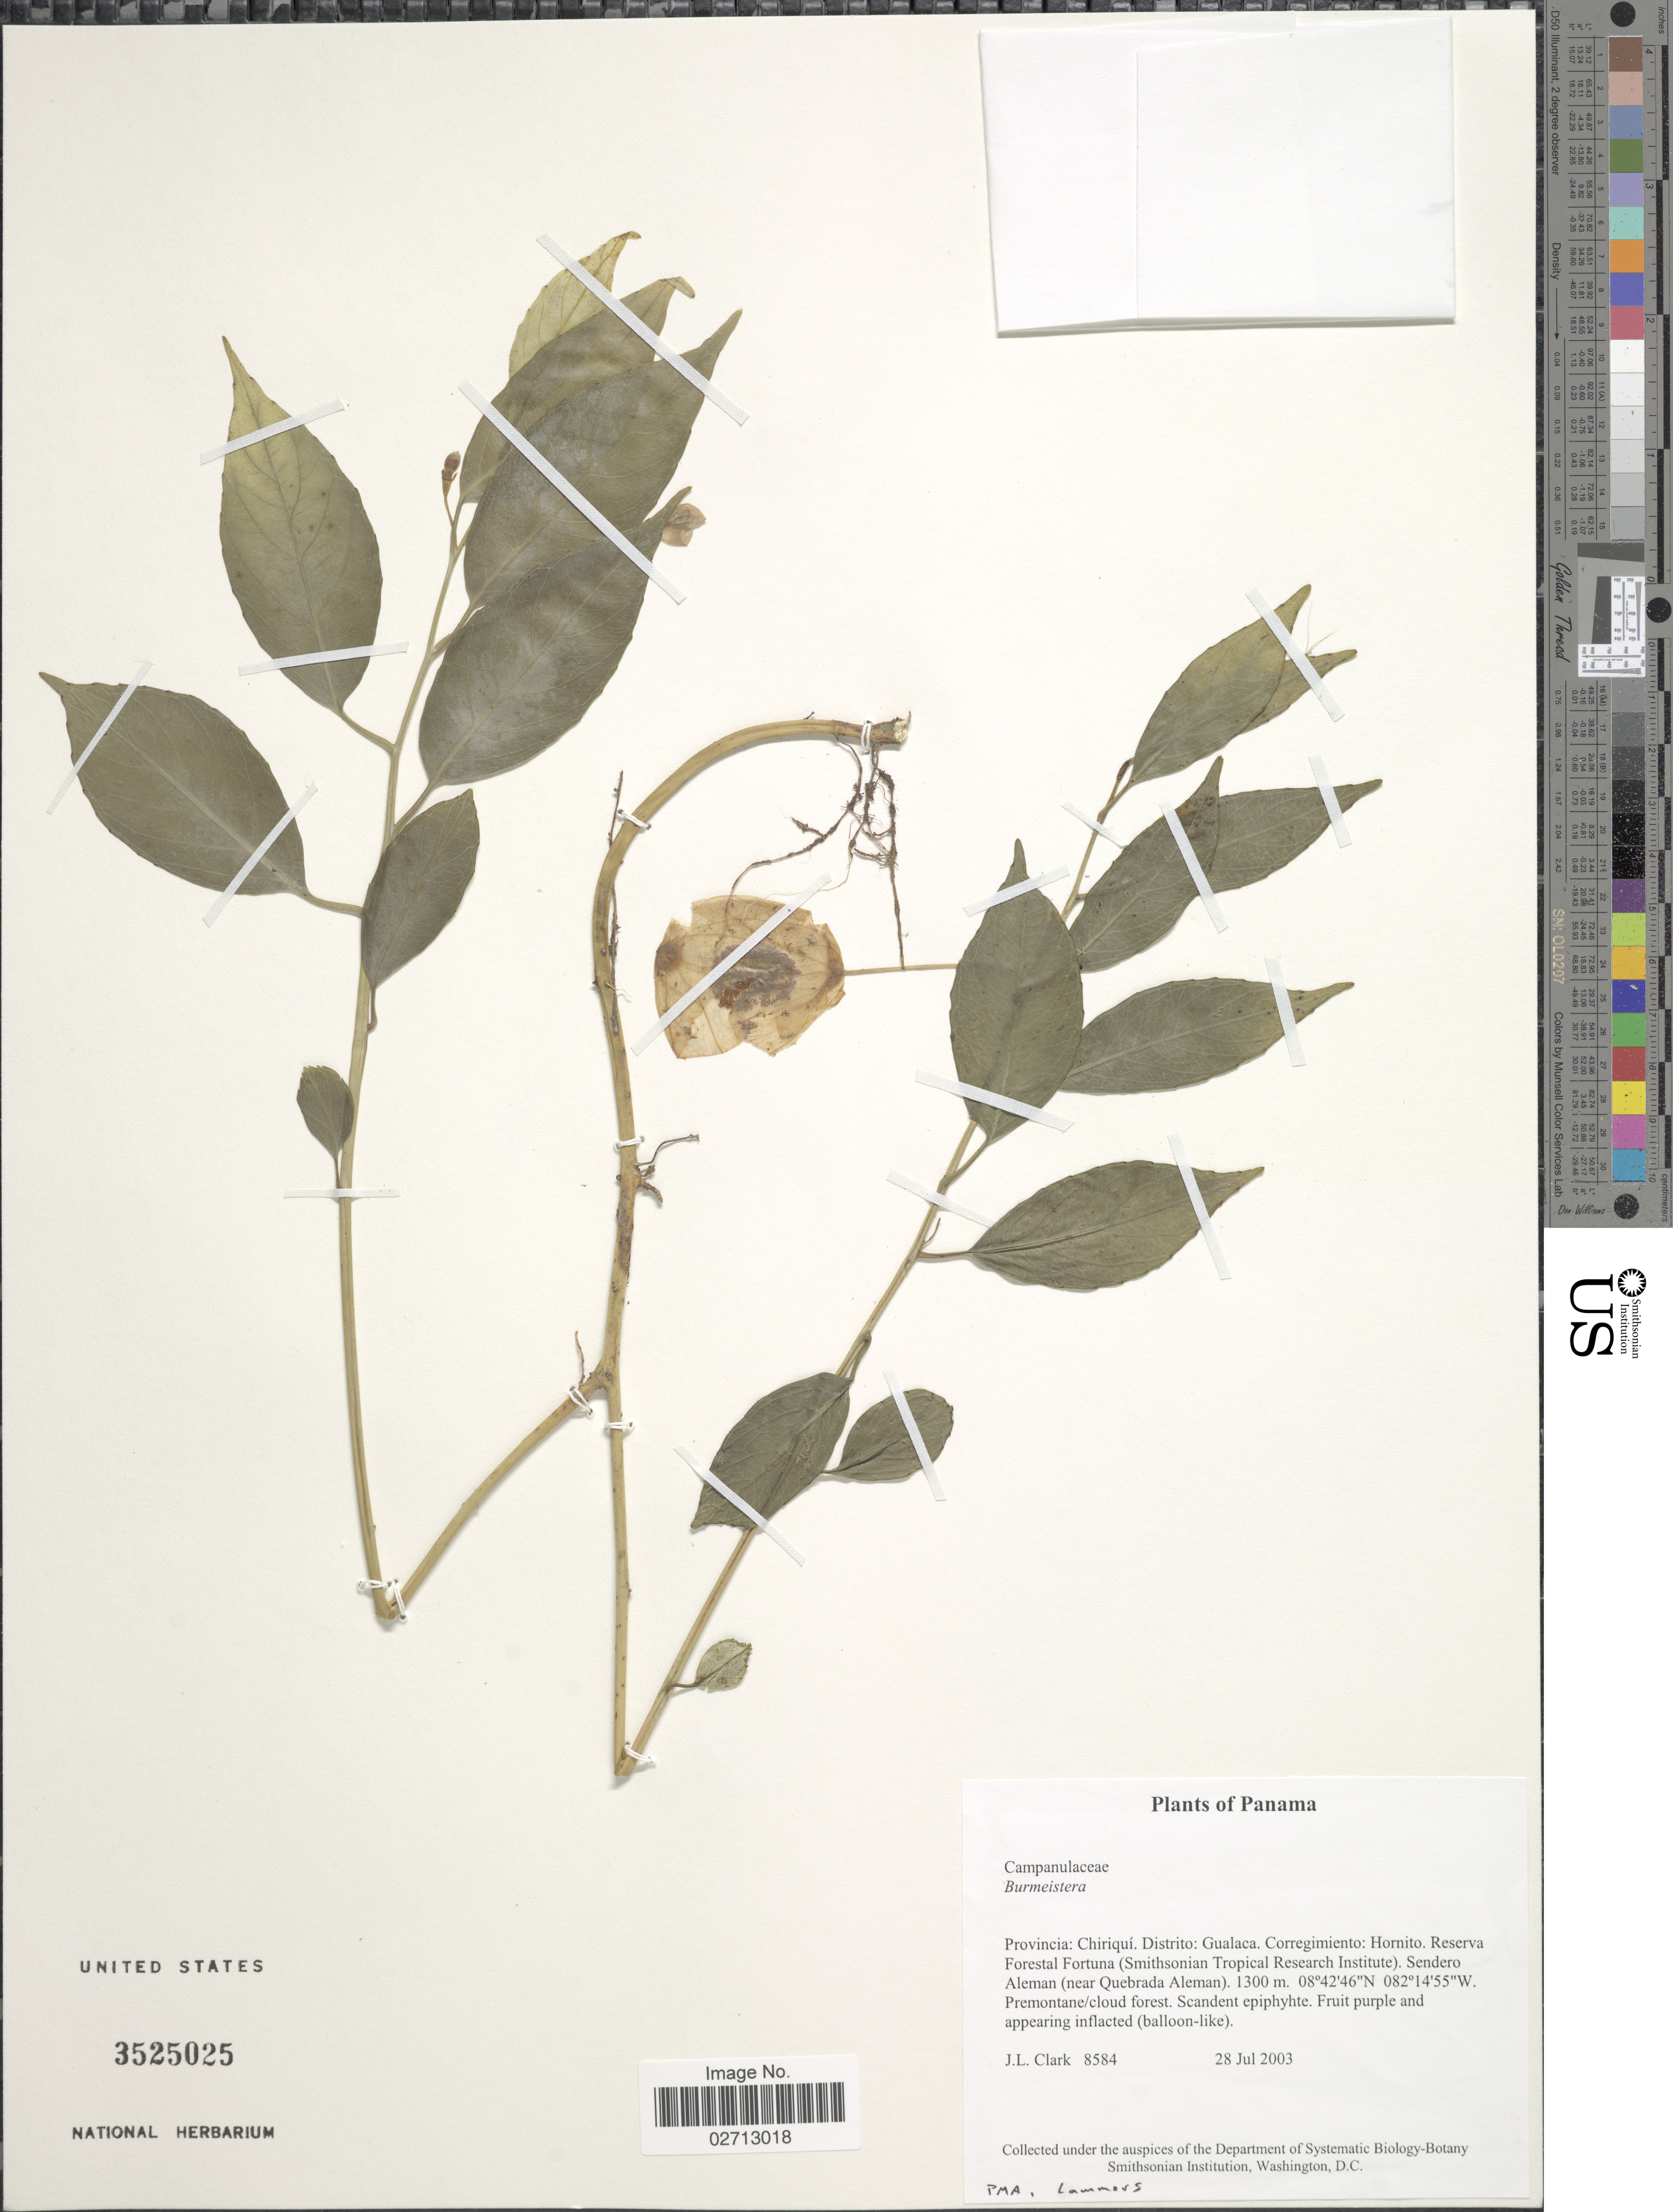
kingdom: Plantae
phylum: Tracheophyta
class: Magnoliopsida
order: Asterales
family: Campanulaceae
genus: Burmeistera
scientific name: Burmeistera sp.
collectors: J. L. Clark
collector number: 8584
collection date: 2003-07-28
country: Panama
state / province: Chiriqui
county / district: Gualaca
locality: Distrito: Gualaca. Corregimiento: Hornito. Reserva Florestal Fortuna (Smithsonian Tropical Research Institute). Sendero Aleman (near Quebrada Aleman)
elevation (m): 1300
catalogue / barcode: US 3525025